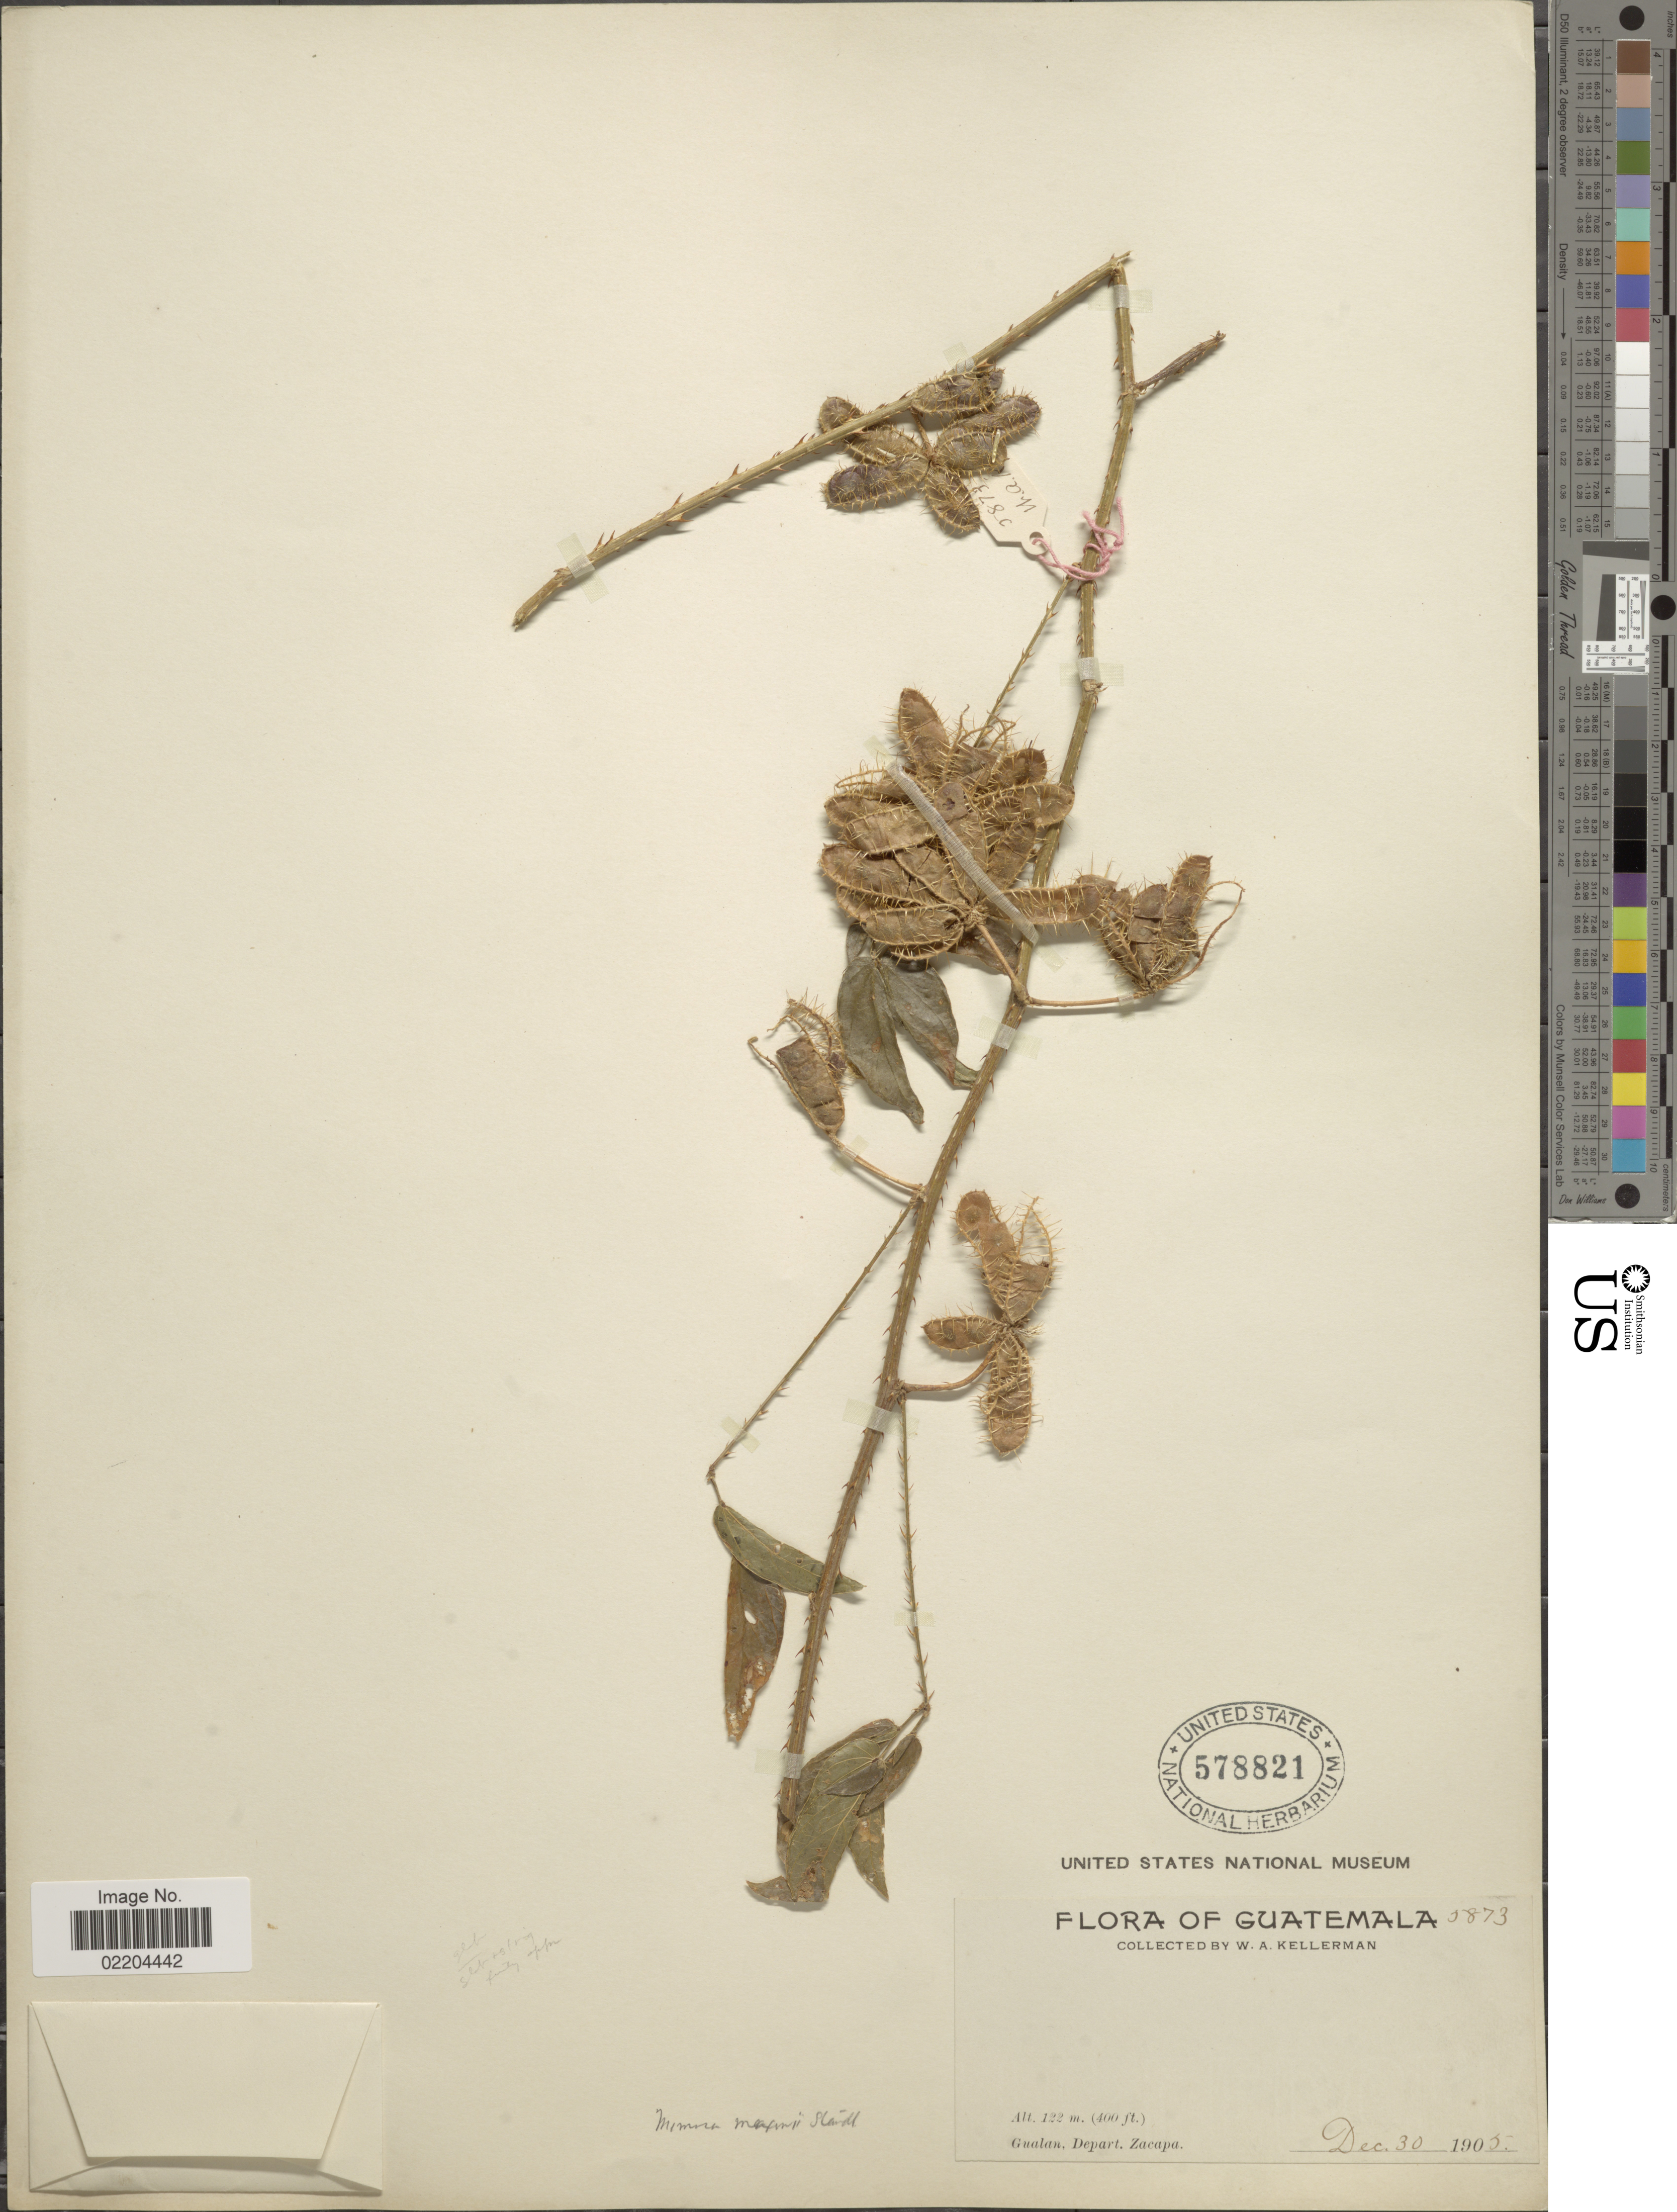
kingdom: Plantae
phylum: Tracheophyta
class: Magnoliopsida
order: Fabales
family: Fabaceae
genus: Mimosa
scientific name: Mimosa maxonii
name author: Standl.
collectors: W. Kellerman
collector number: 5873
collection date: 1905-12-30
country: Guatemala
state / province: Zacapa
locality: Gualan, Depart. Zacapa.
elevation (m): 122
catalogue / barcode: US 578821